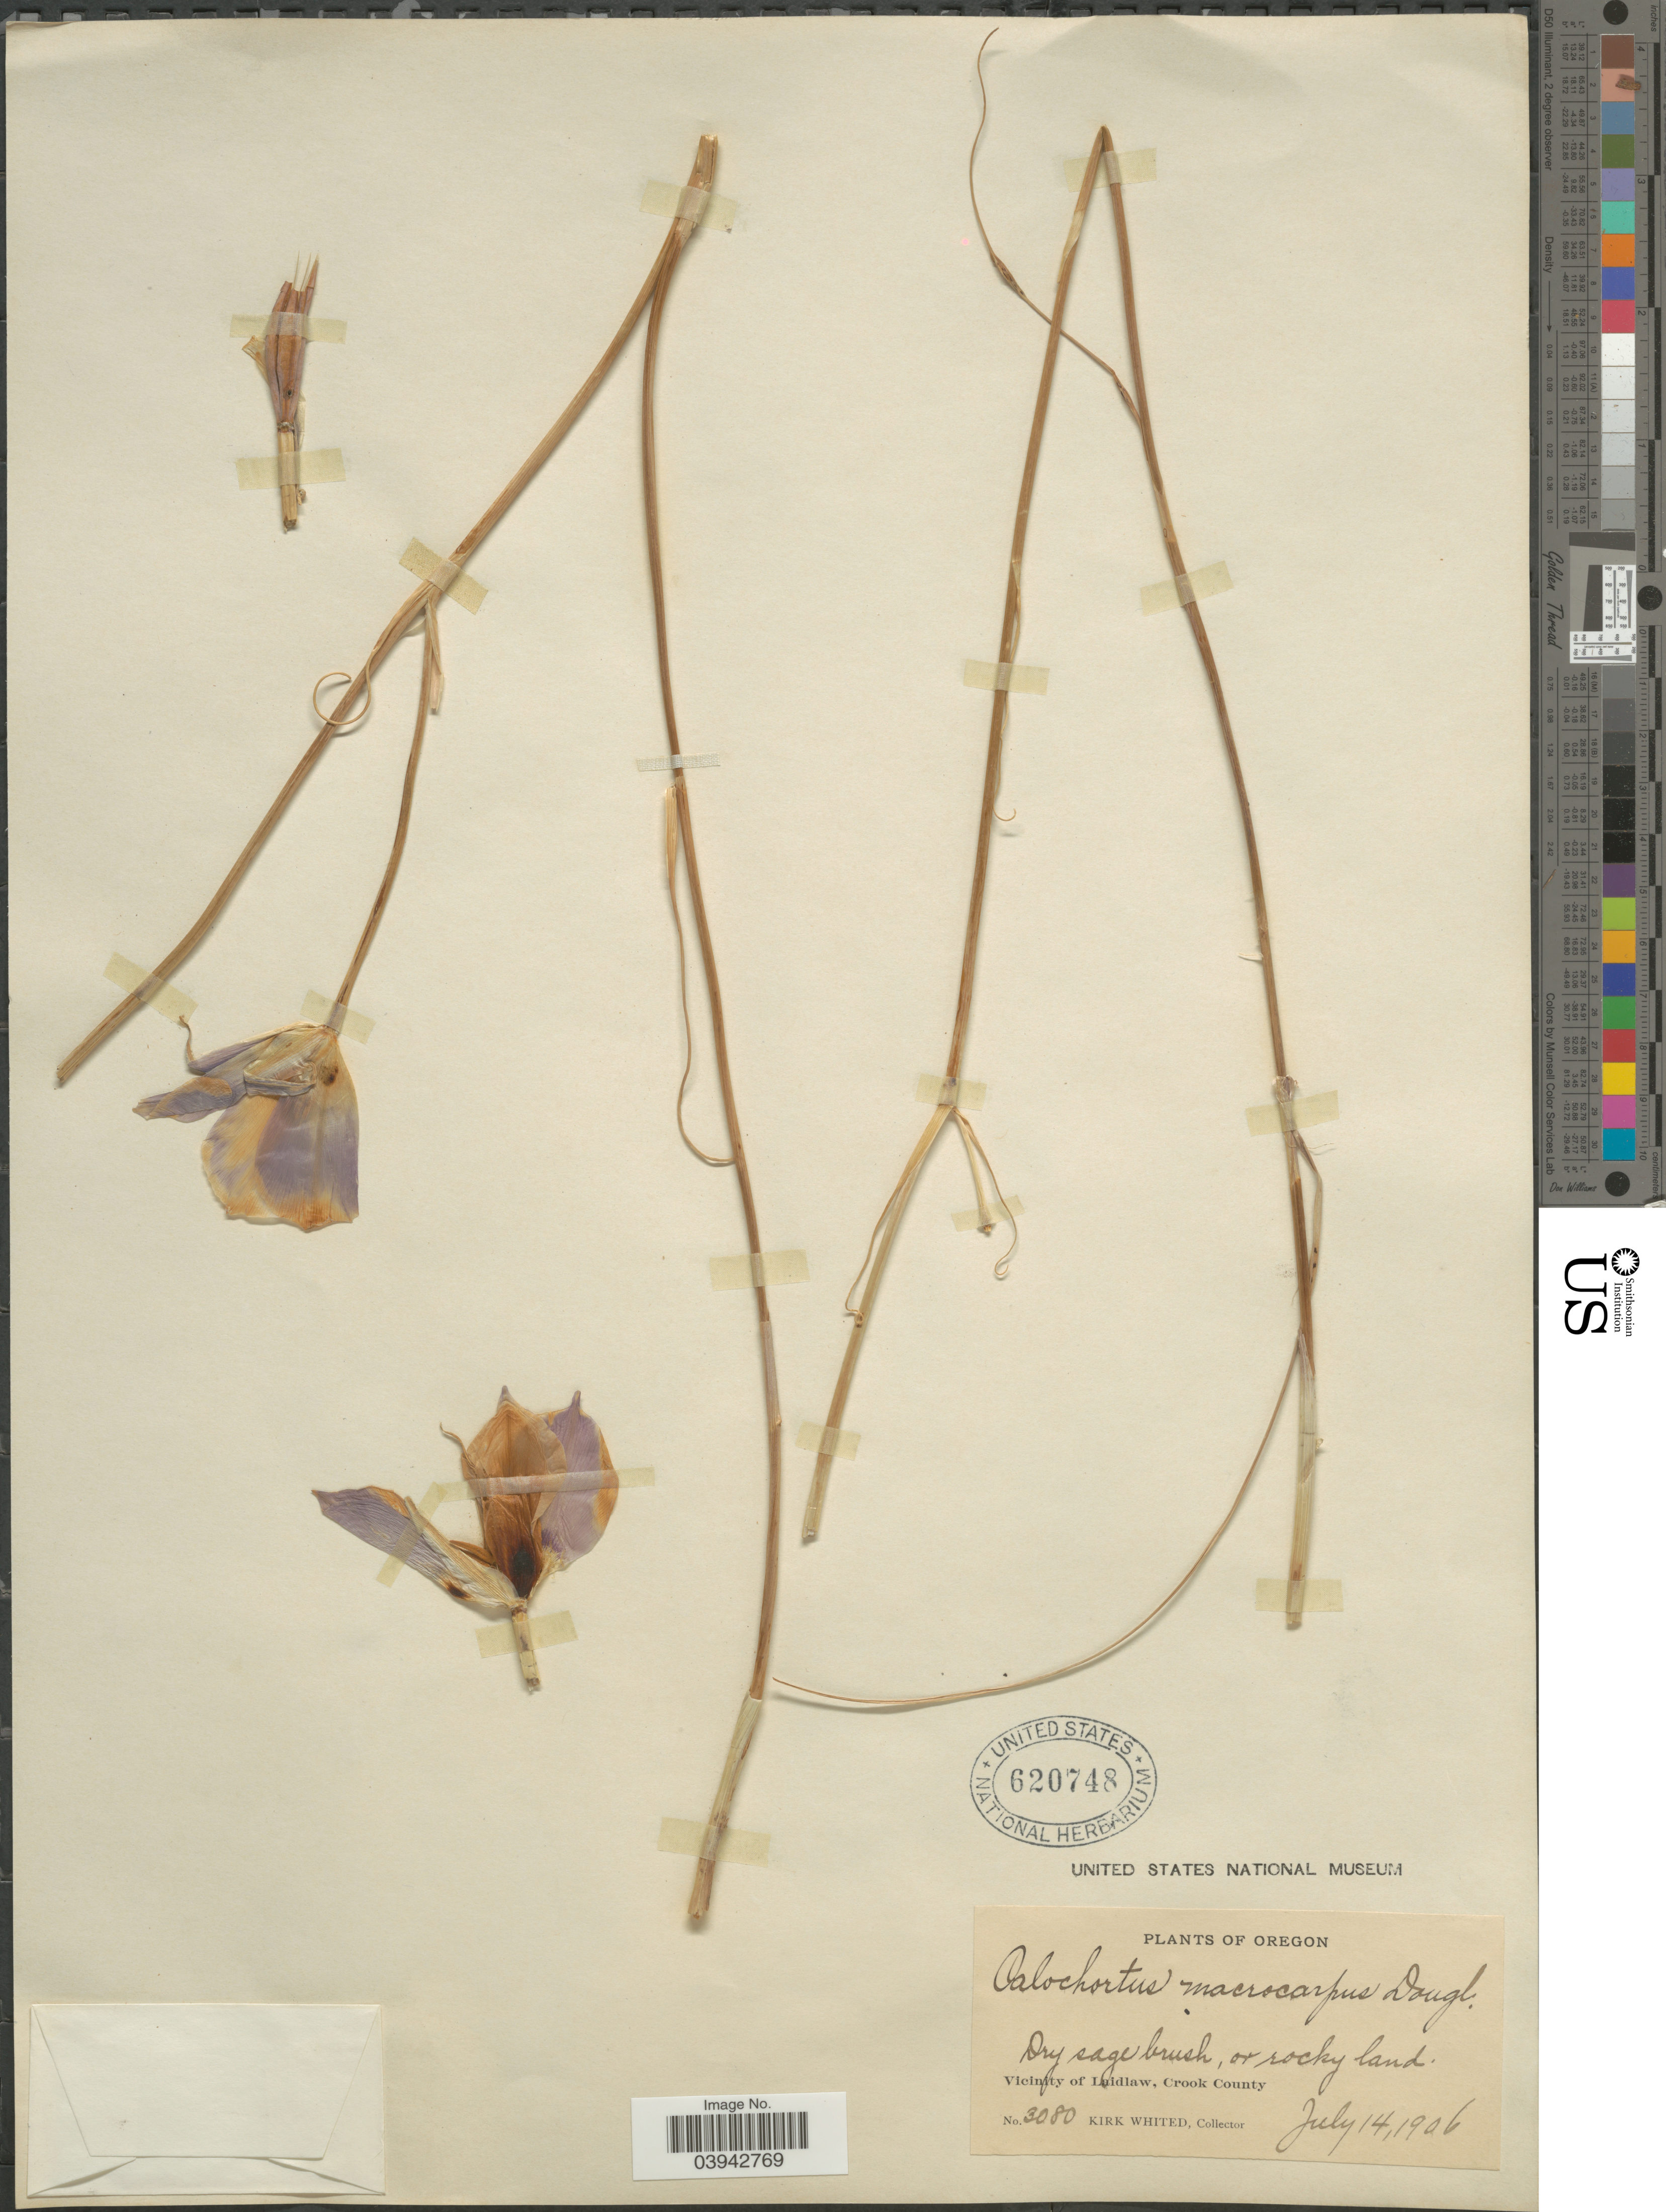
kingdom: Plantae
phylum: Tracheophyta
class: Liliopsida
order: Liliales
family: Liliaceae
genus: Calochortus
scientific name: Calochortus macrocarpus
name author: Douglas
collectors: K. Whited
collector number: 3080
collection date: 1906-07-14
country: United States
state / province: Oregon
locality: Vicinity of Laidlaw, Crook County.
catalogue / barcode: US 620748